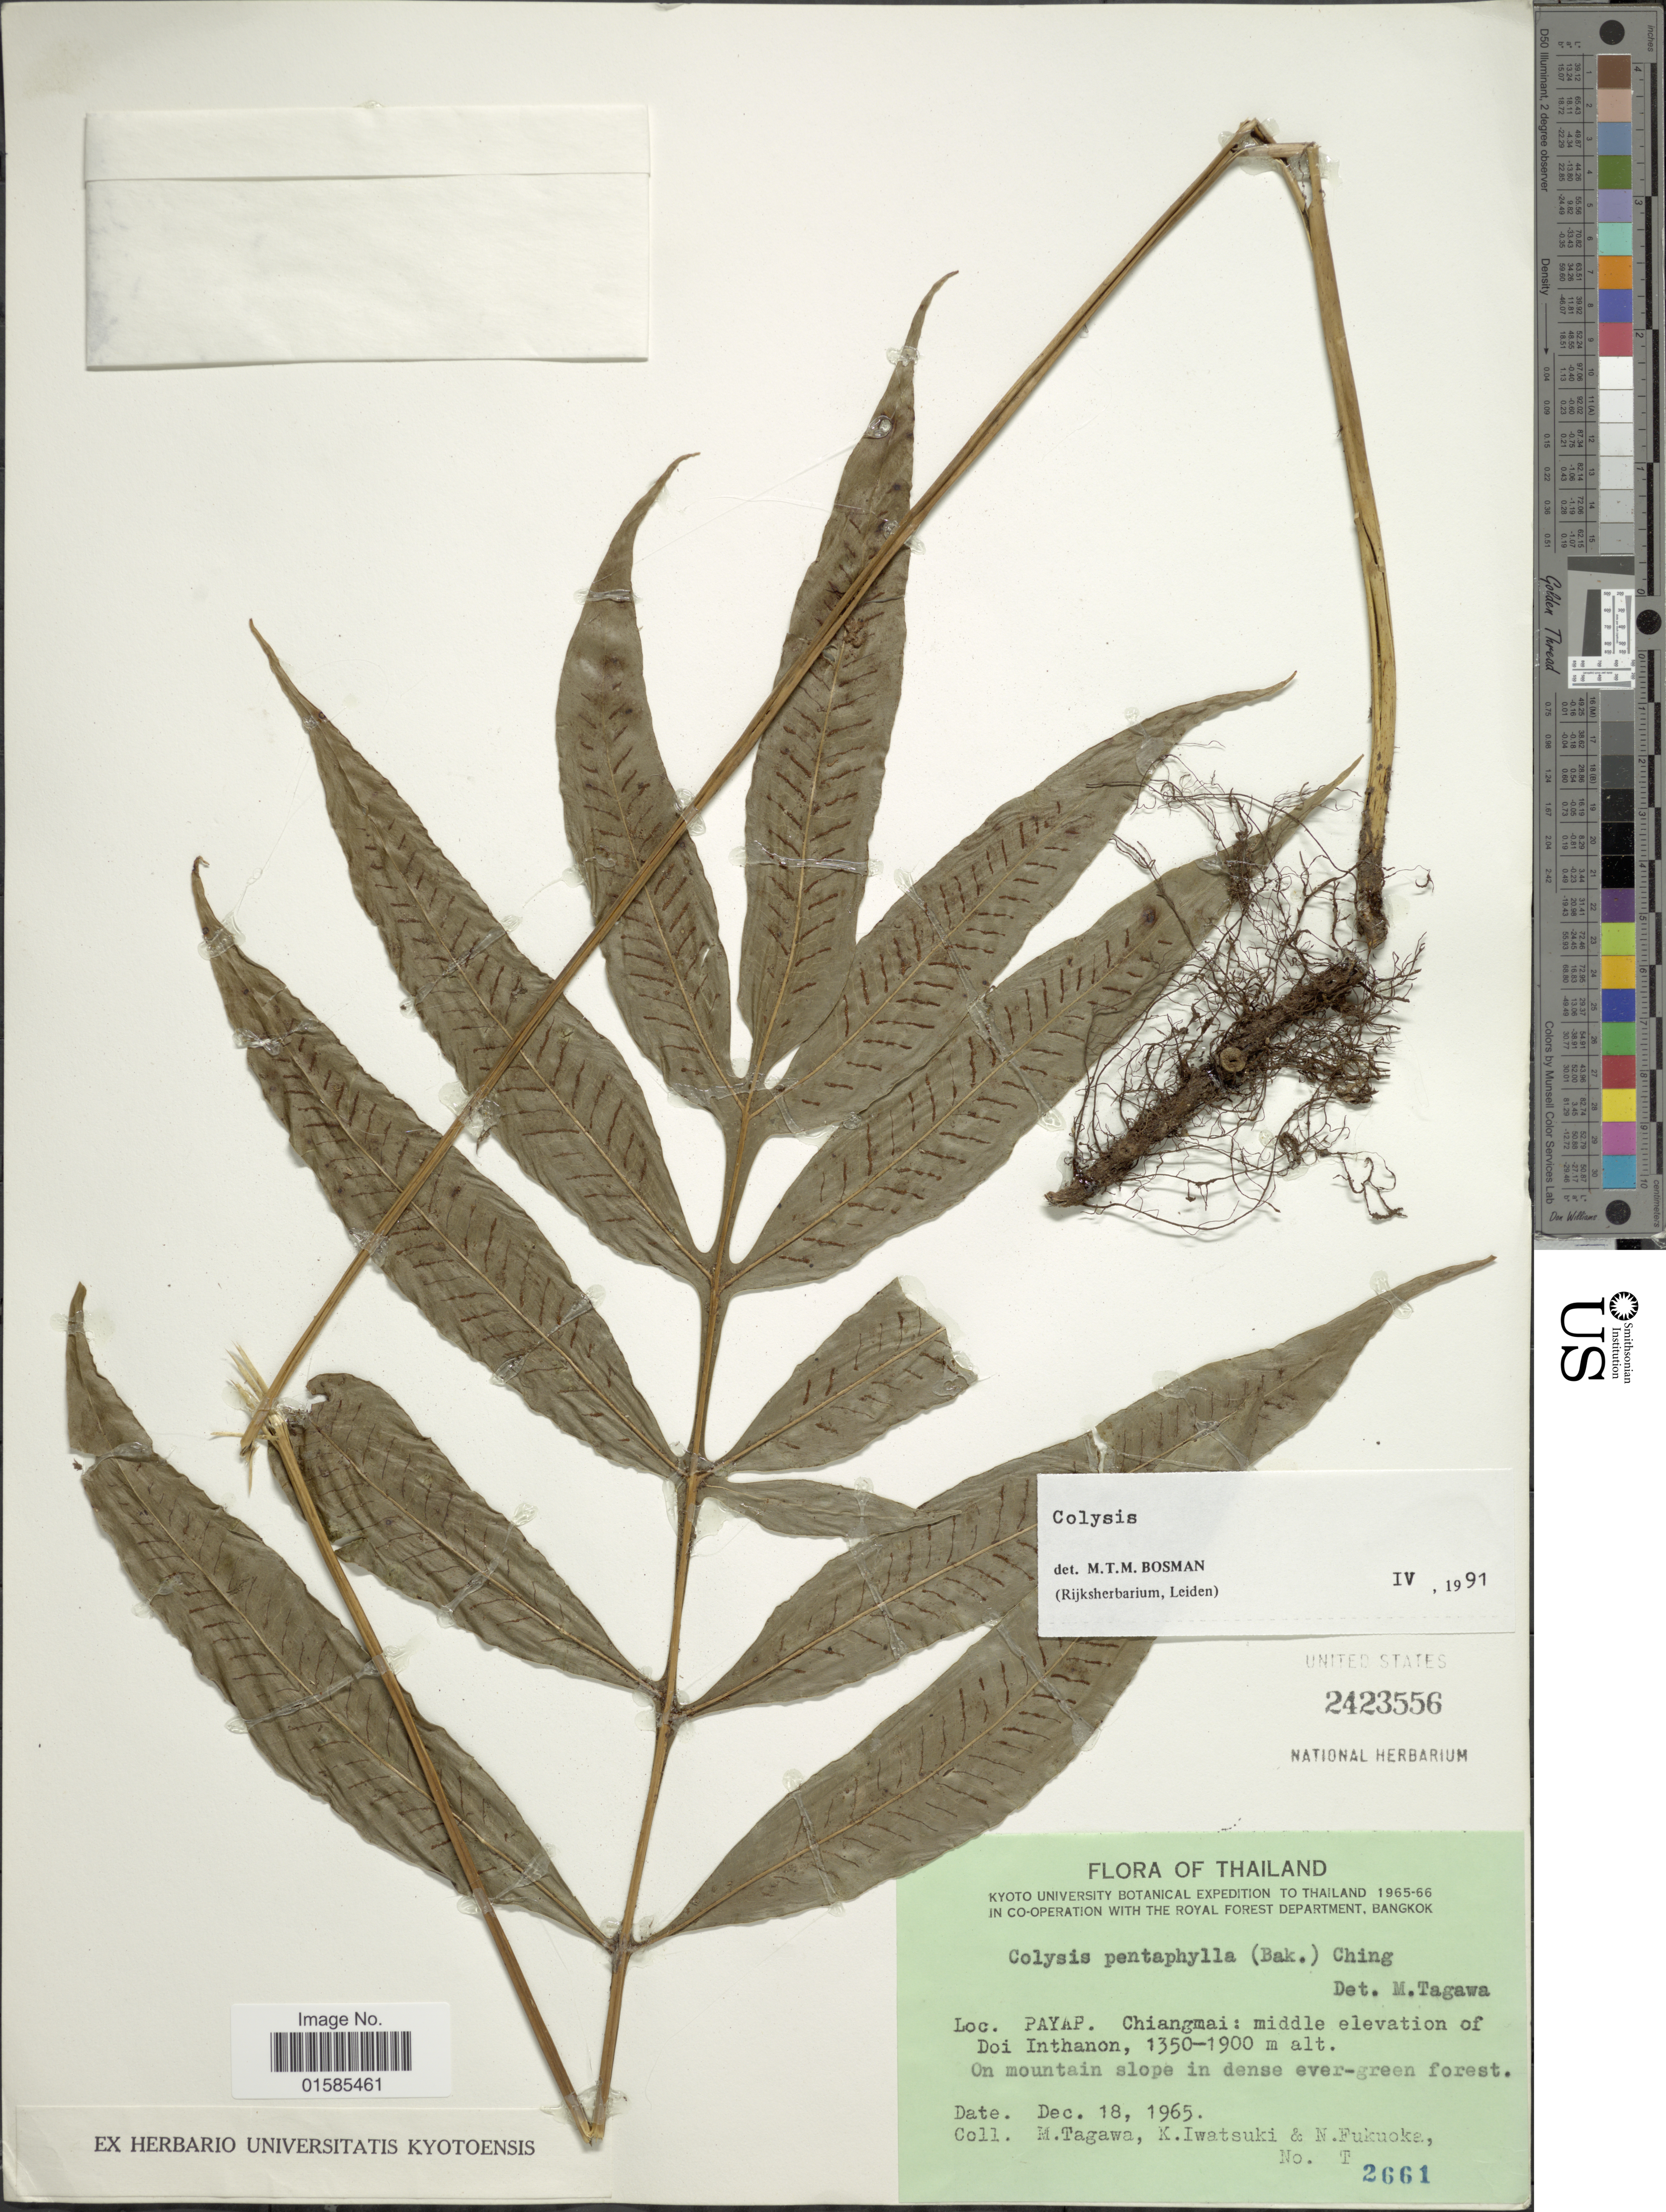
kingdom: Plantae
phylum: Tracheophyta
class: Polypodiopsida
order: Polypodiales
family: Polypodiaceae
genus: Leptochilus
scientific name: Leptochilus pentaphylla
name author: (Baker)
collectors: M. Tagawa, K. Iwatsuki & N. Fukuoka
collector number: T 2661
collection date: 1965-12-18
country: Thailand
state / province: Chiang Mai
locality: Thailand, Payap. Chiangmai: southeastern slope of Doi Inthanon, interior of Ban Yang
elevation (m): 1350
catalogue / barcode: US 2423556